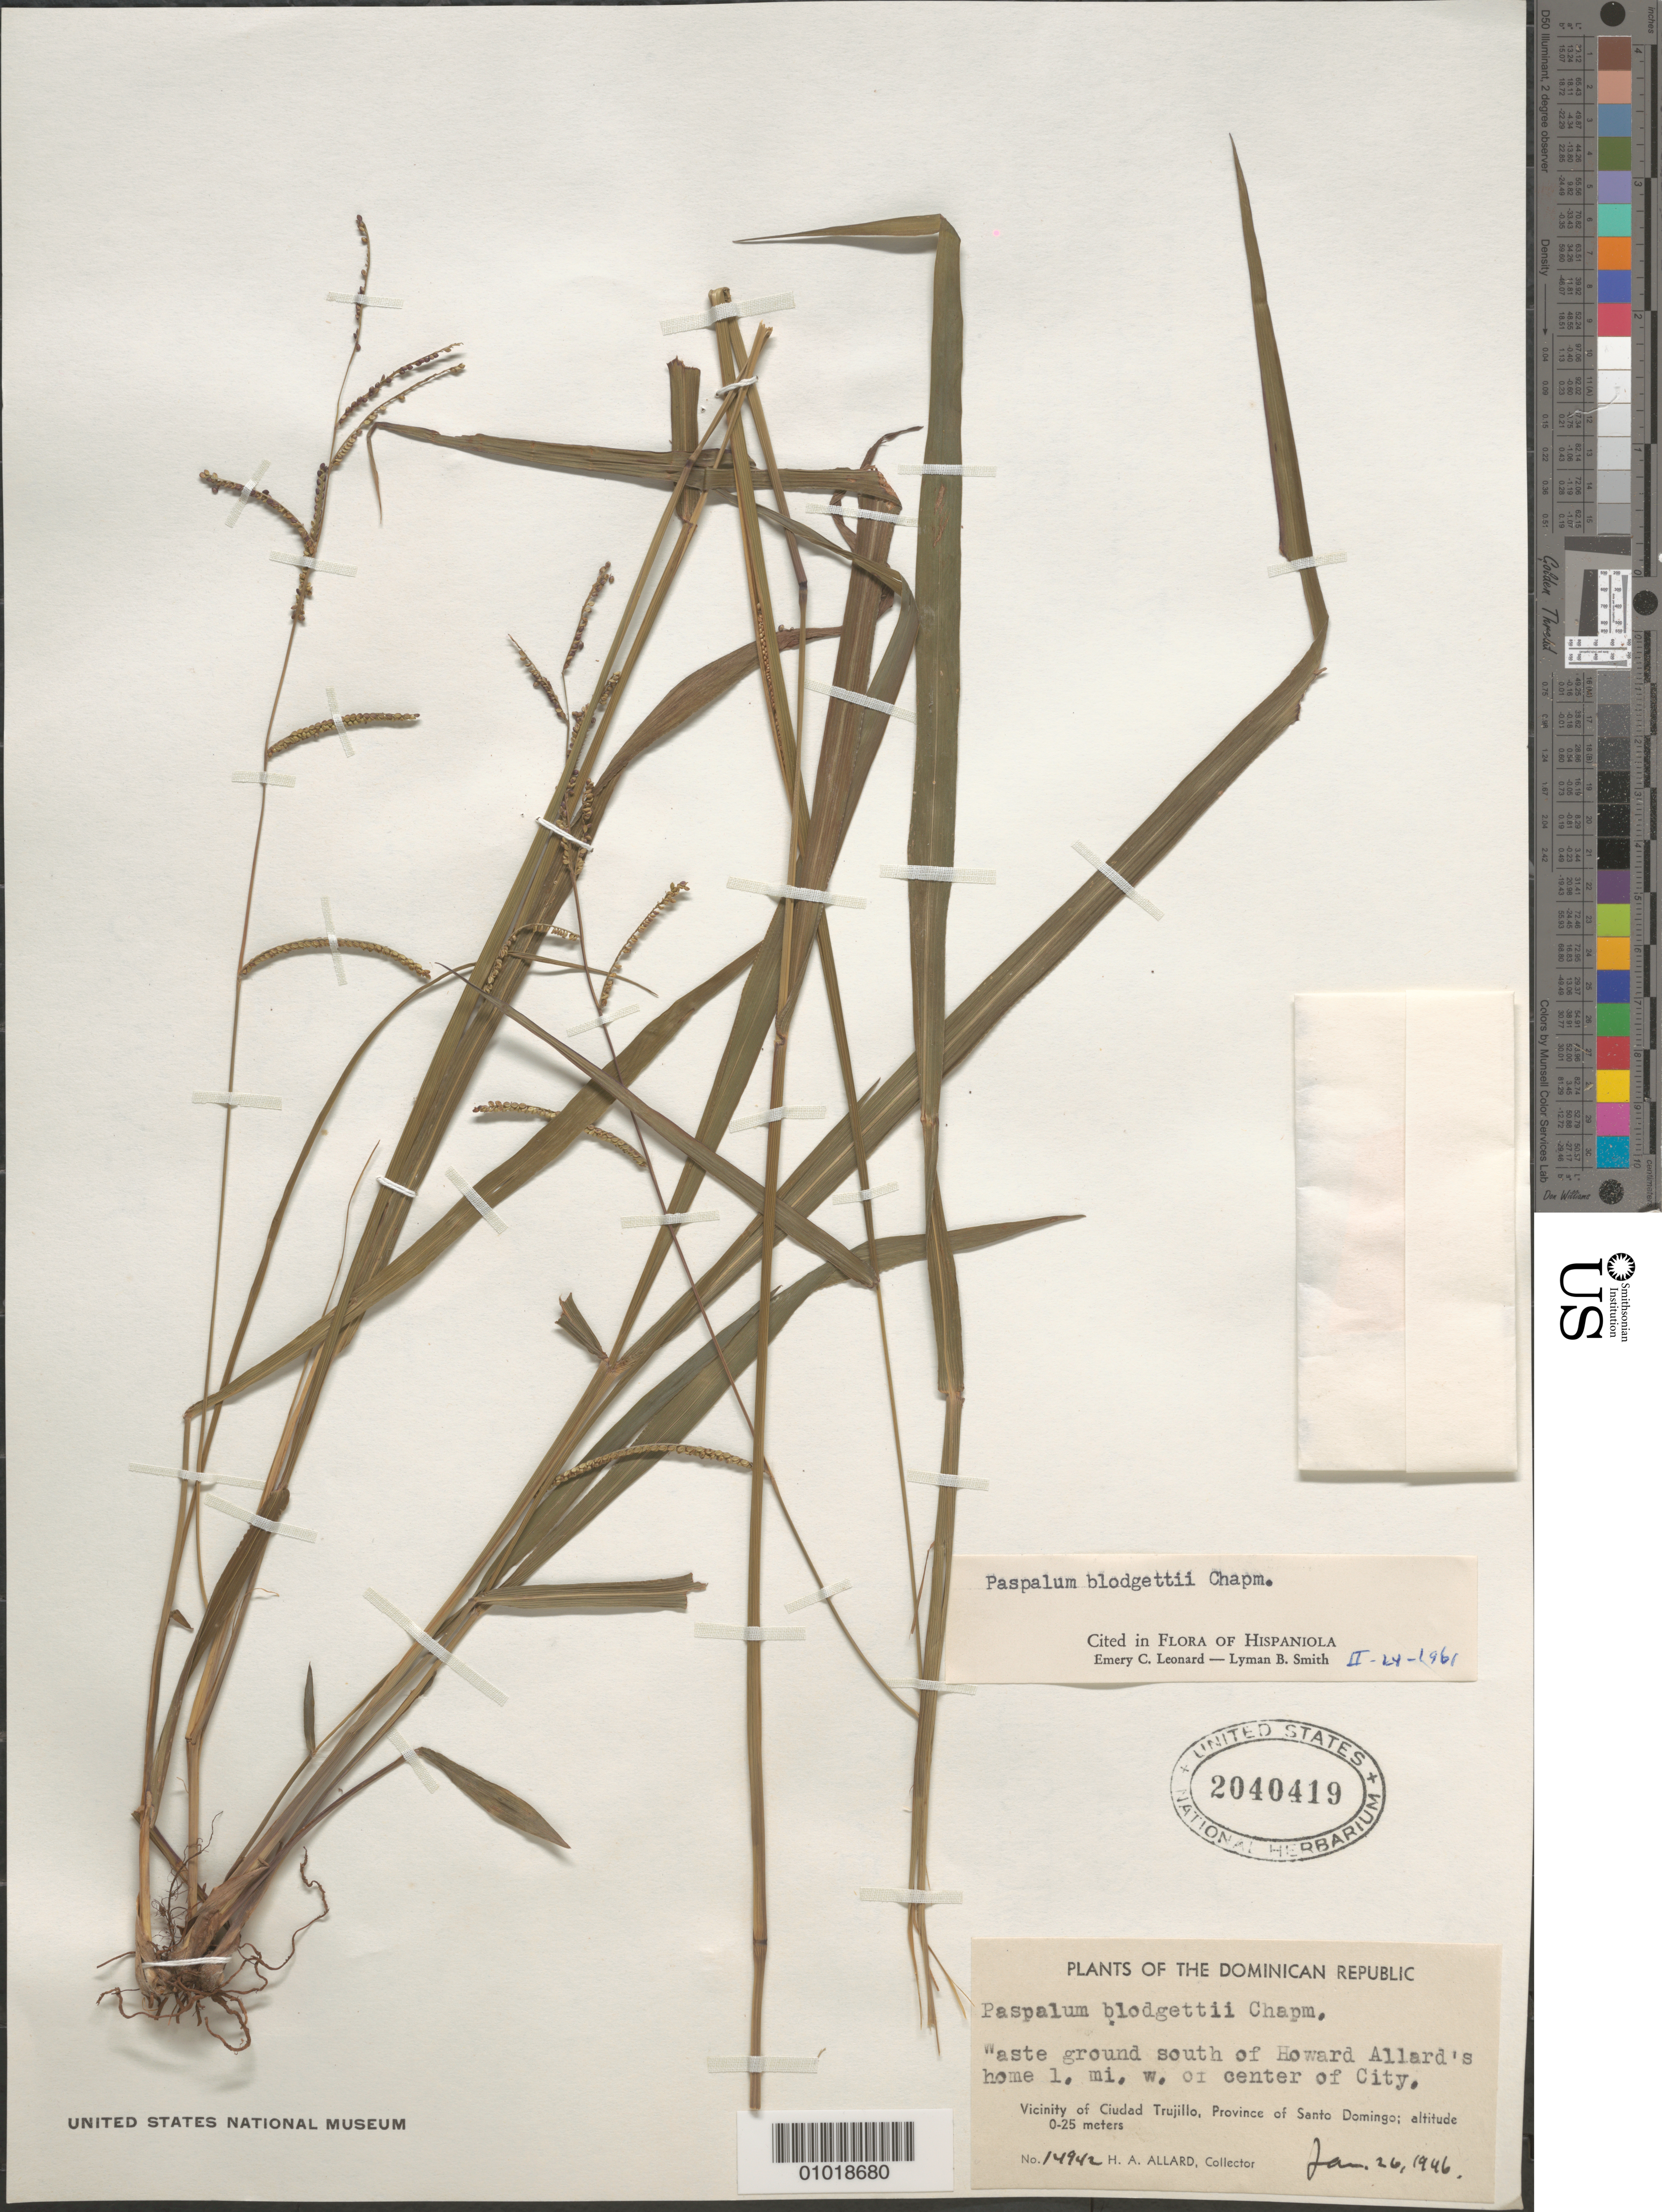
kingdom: Plantae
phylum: Tracheophyta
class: Liliopsida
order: Poales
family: Poaceae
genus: Paspalum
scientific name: Paspalum blodgettii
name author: Chapm.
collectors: H. A. Allard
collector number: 14942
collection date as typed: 25 Jan 1946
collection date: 1946-01-25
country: Dominican Republic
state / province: Distrito Nacional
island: Hispaniola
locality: Waste ground S of Howard Allard's home, 1 mi W of center of city; Vic. of Ciu. Trujillo, Prov. Santo Domingo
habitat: waste ground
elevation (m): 0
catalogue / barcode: US 2040419